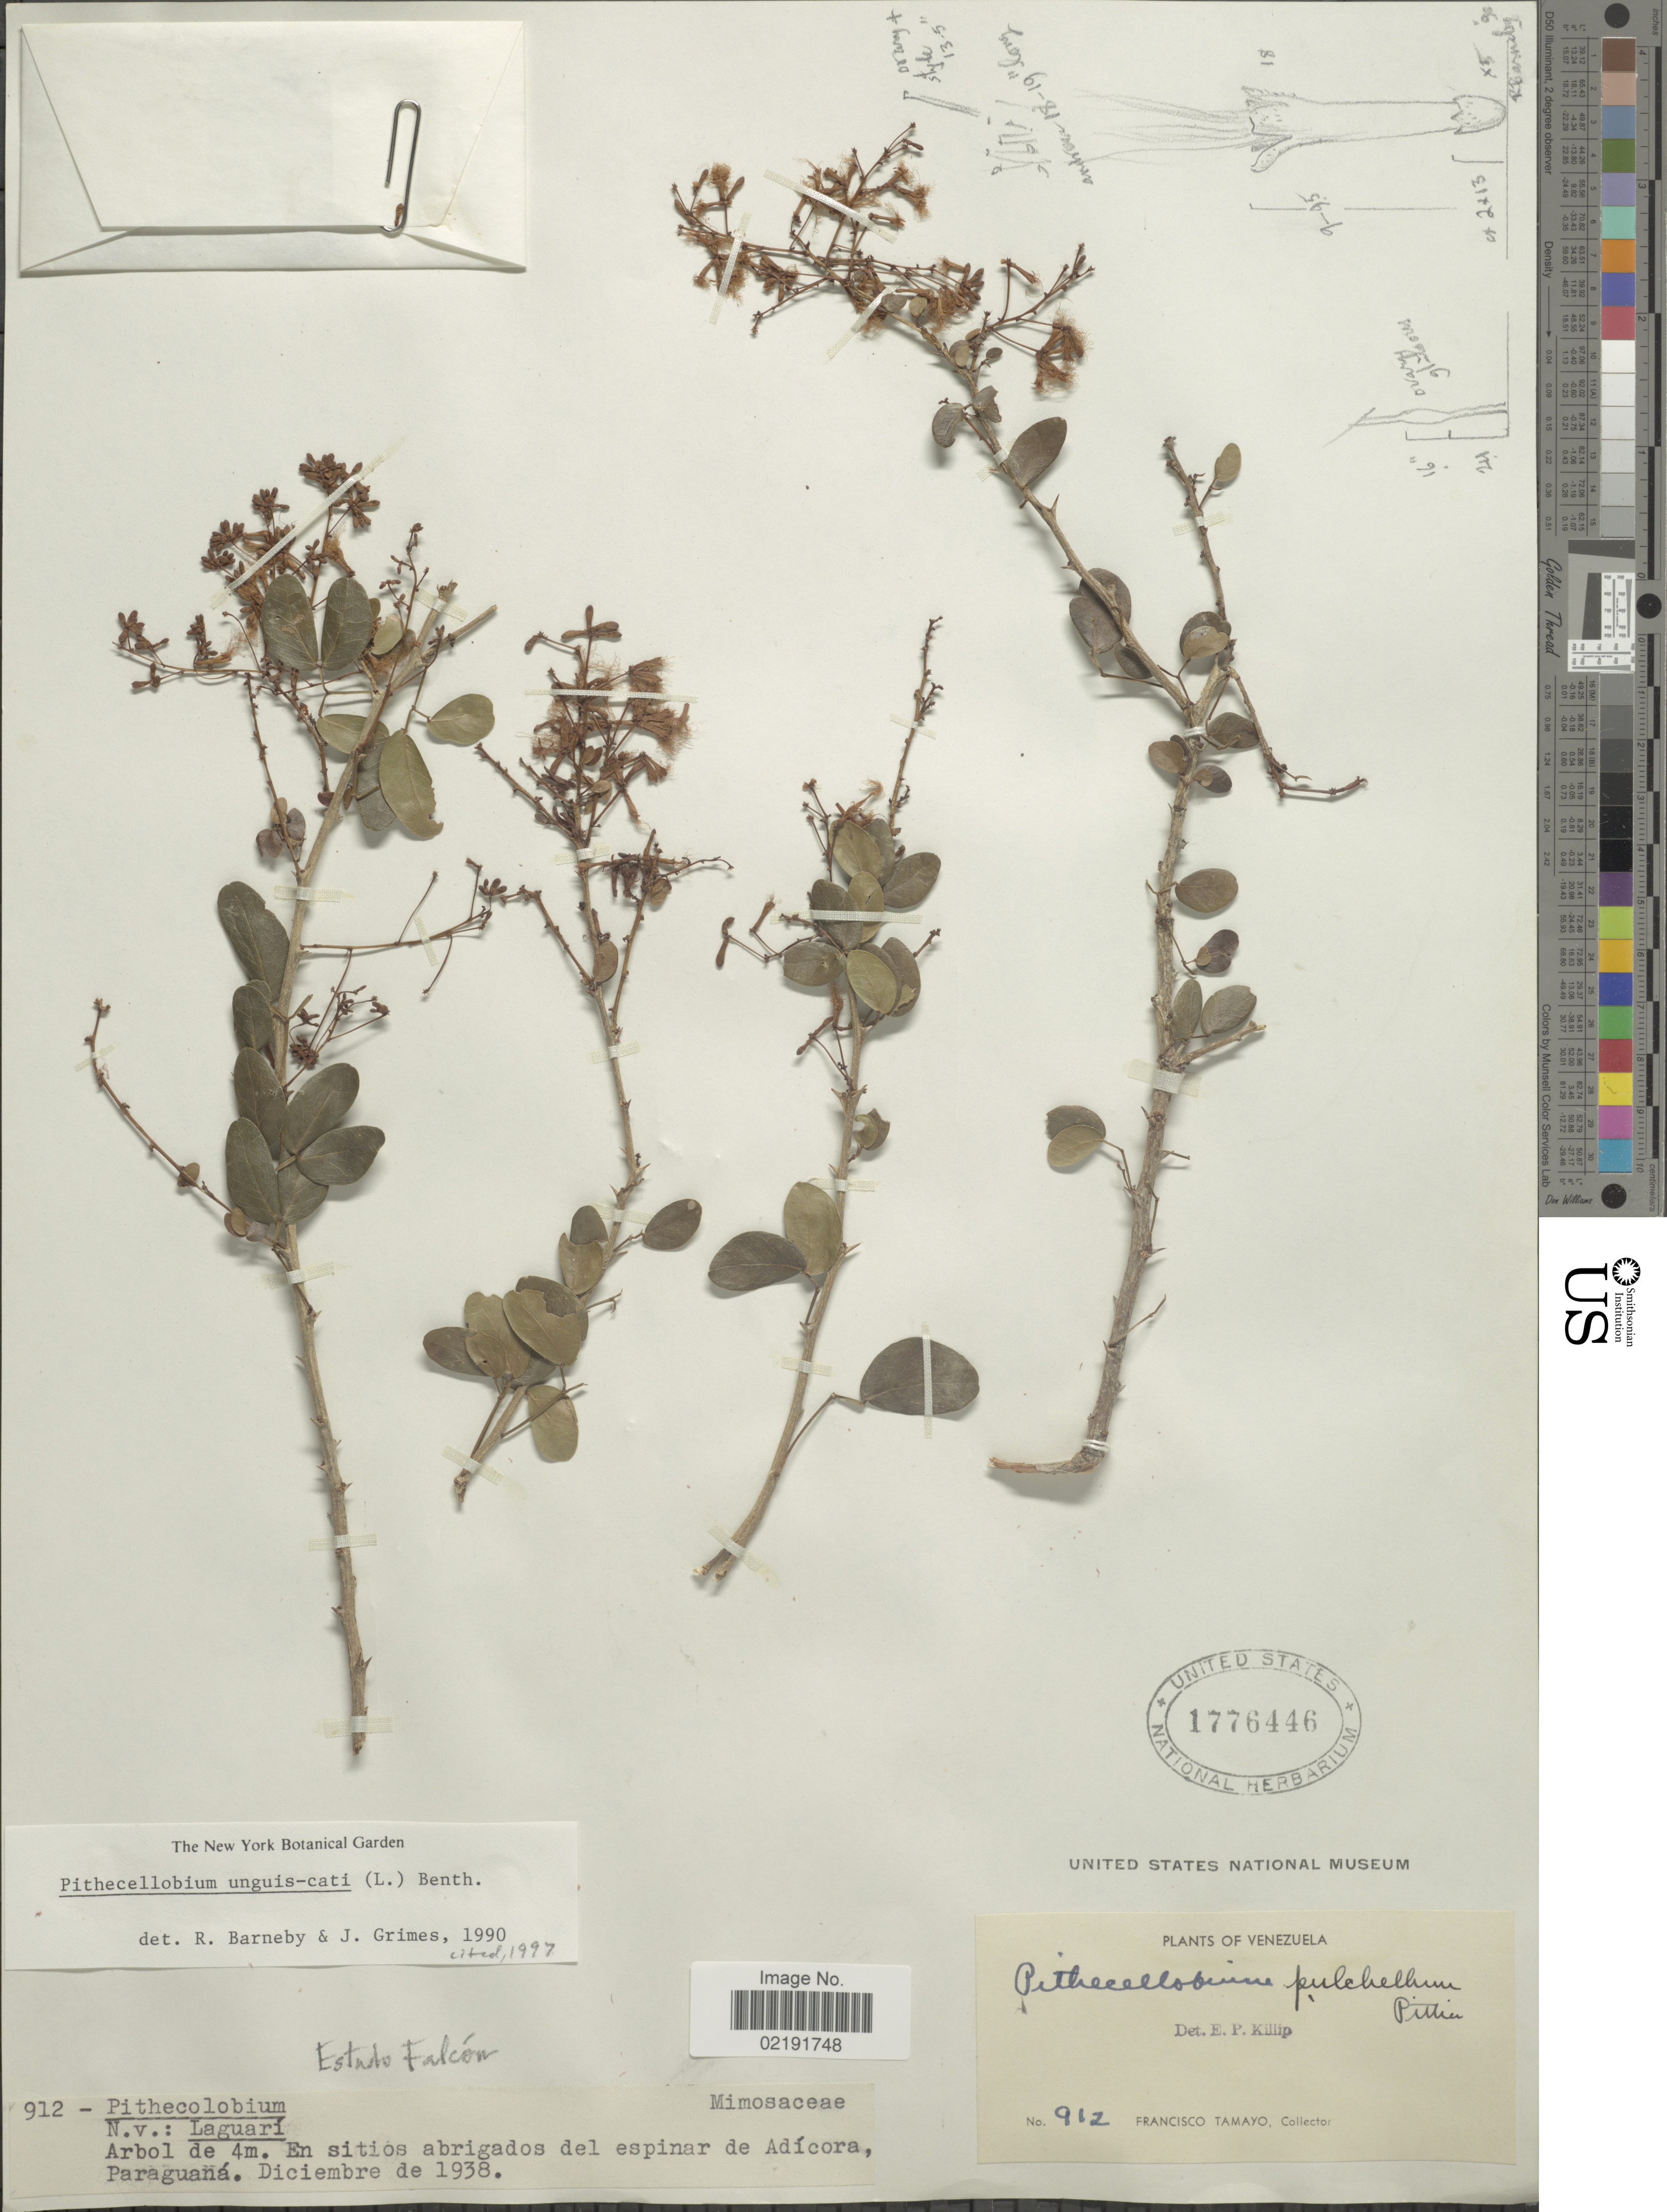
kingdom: Plantae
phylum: Tracheophyta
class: Magnoliopsida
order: Fabales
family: Fabaceae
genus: Pithecellobium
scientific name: Pithecellobium unguis-cati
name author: (L.) Benth.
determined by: Barneby, R. C.; Grimes, J. W.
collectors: F. Tamayo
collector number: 912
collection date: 1938-12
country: Venezuela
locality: En sitios abrigados del espinar de Adícora, Paraguaná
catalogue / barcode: US 1776446